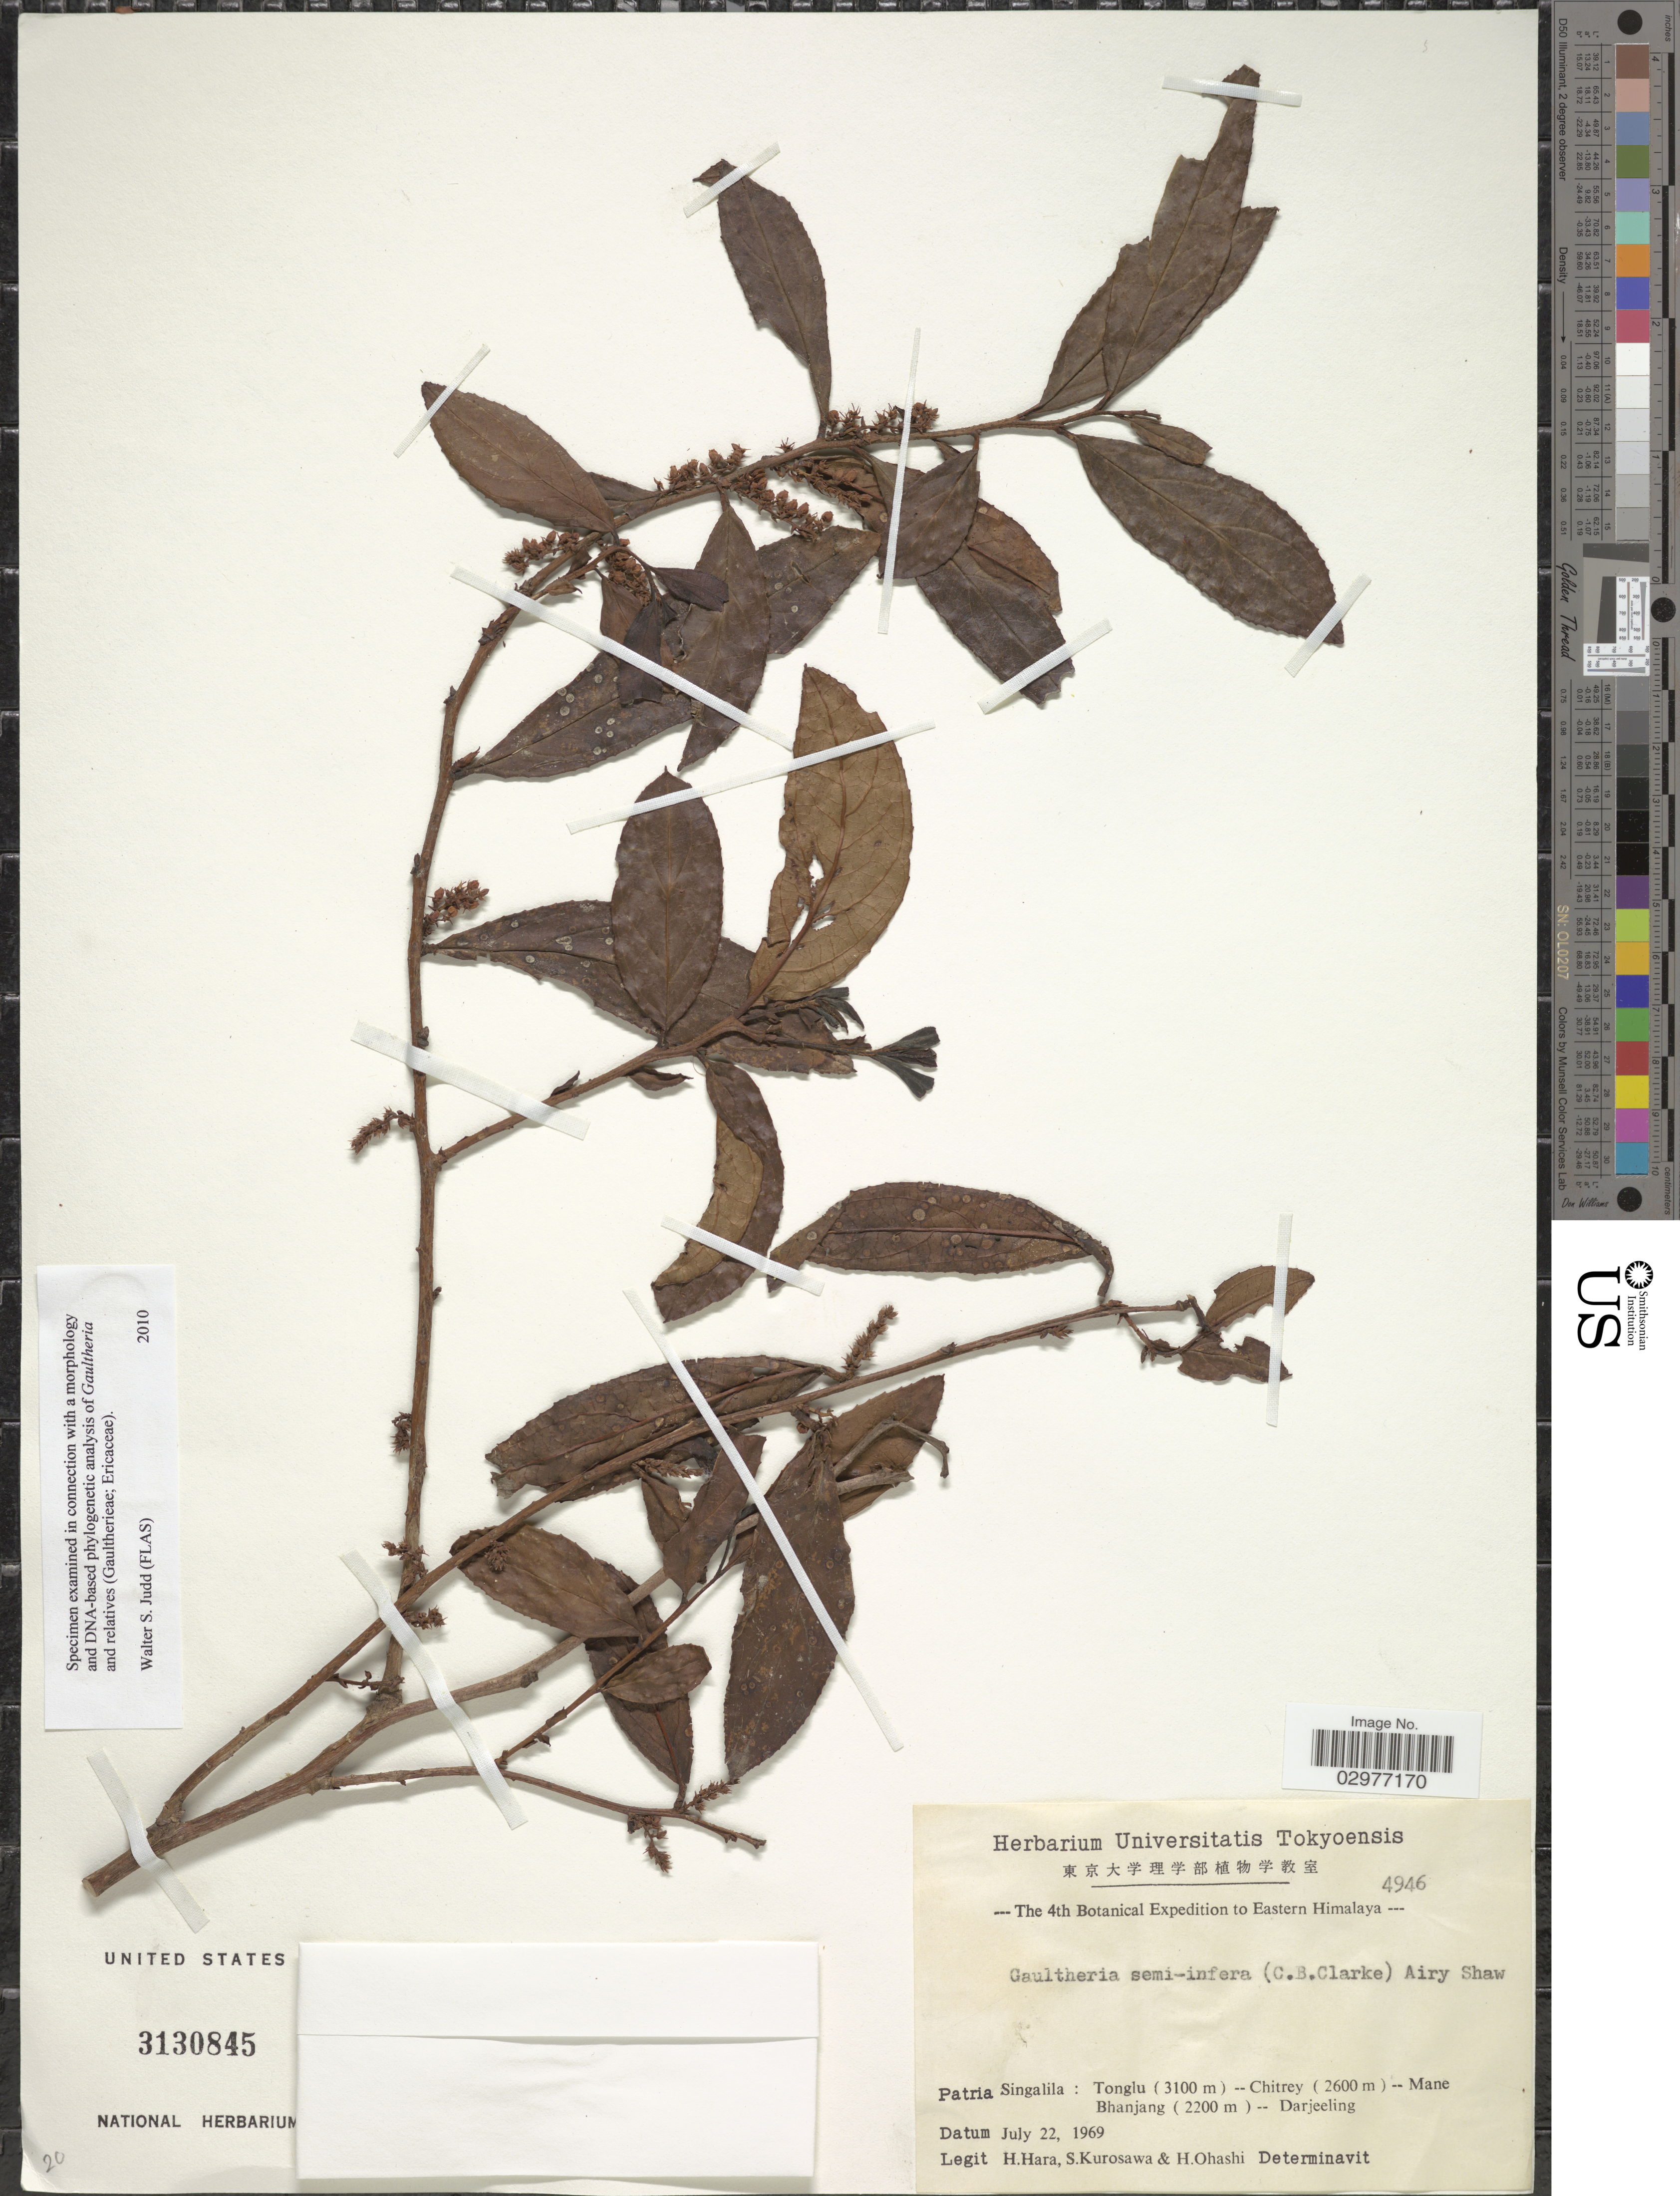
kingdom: Plantae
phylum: Tracheophyta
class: Magnoliopsida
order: Ericales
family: Ericaceae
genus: Gaultheria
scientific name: Gaultheria semi-infera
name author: (C.B. Clarke) Airy Shaw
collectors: H. Hara, S. Kurosawa & H. Ohashi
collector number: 4946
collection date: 1969-07-22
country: India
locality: Eastern Himalaya. Singalila: Tonglu, Chitrey, Mane Bhanjang, Darjeeling.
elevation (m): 2200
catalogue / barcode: US 3130845